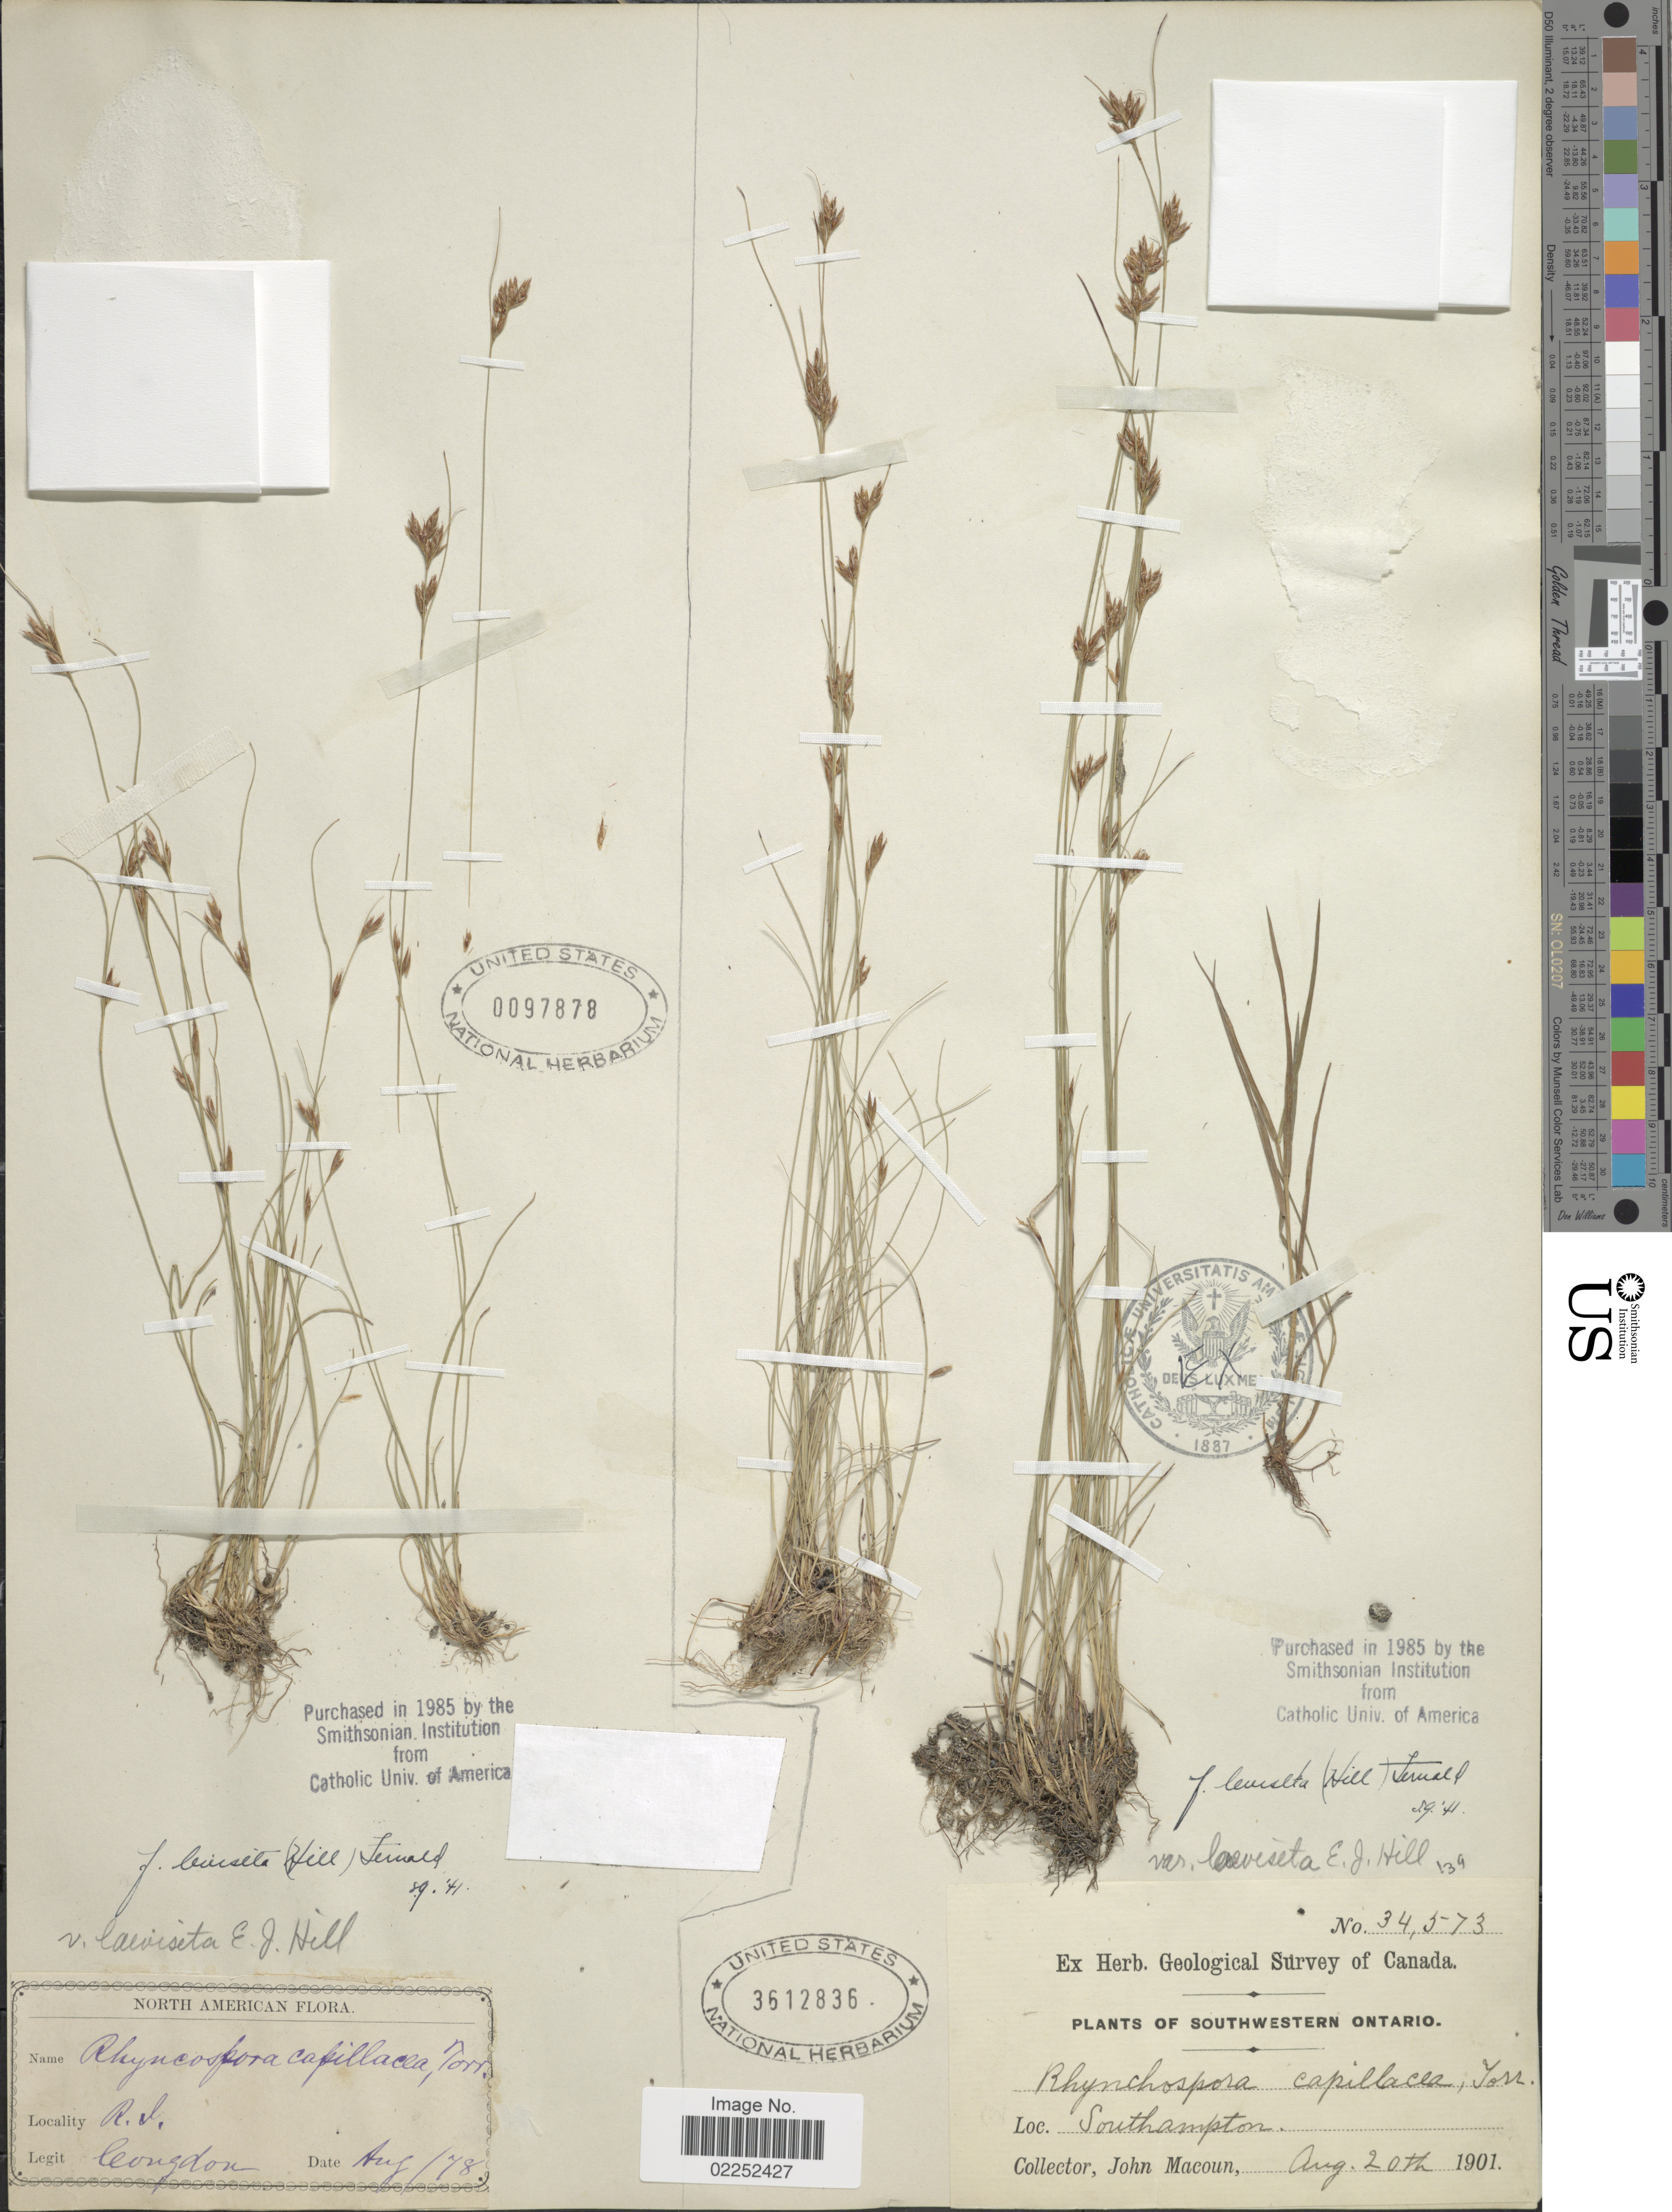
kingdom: Plantae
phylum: Tracheophyta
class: Liliopsida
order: Poales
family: Cyperaceae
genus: Rhynchospora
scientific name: Rhynchospora capillacea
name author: Torr.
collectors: Congdon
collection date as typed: Transcribed d/m/y: /8/78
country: United States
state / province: Rhode Island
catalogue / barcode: US 97878-2